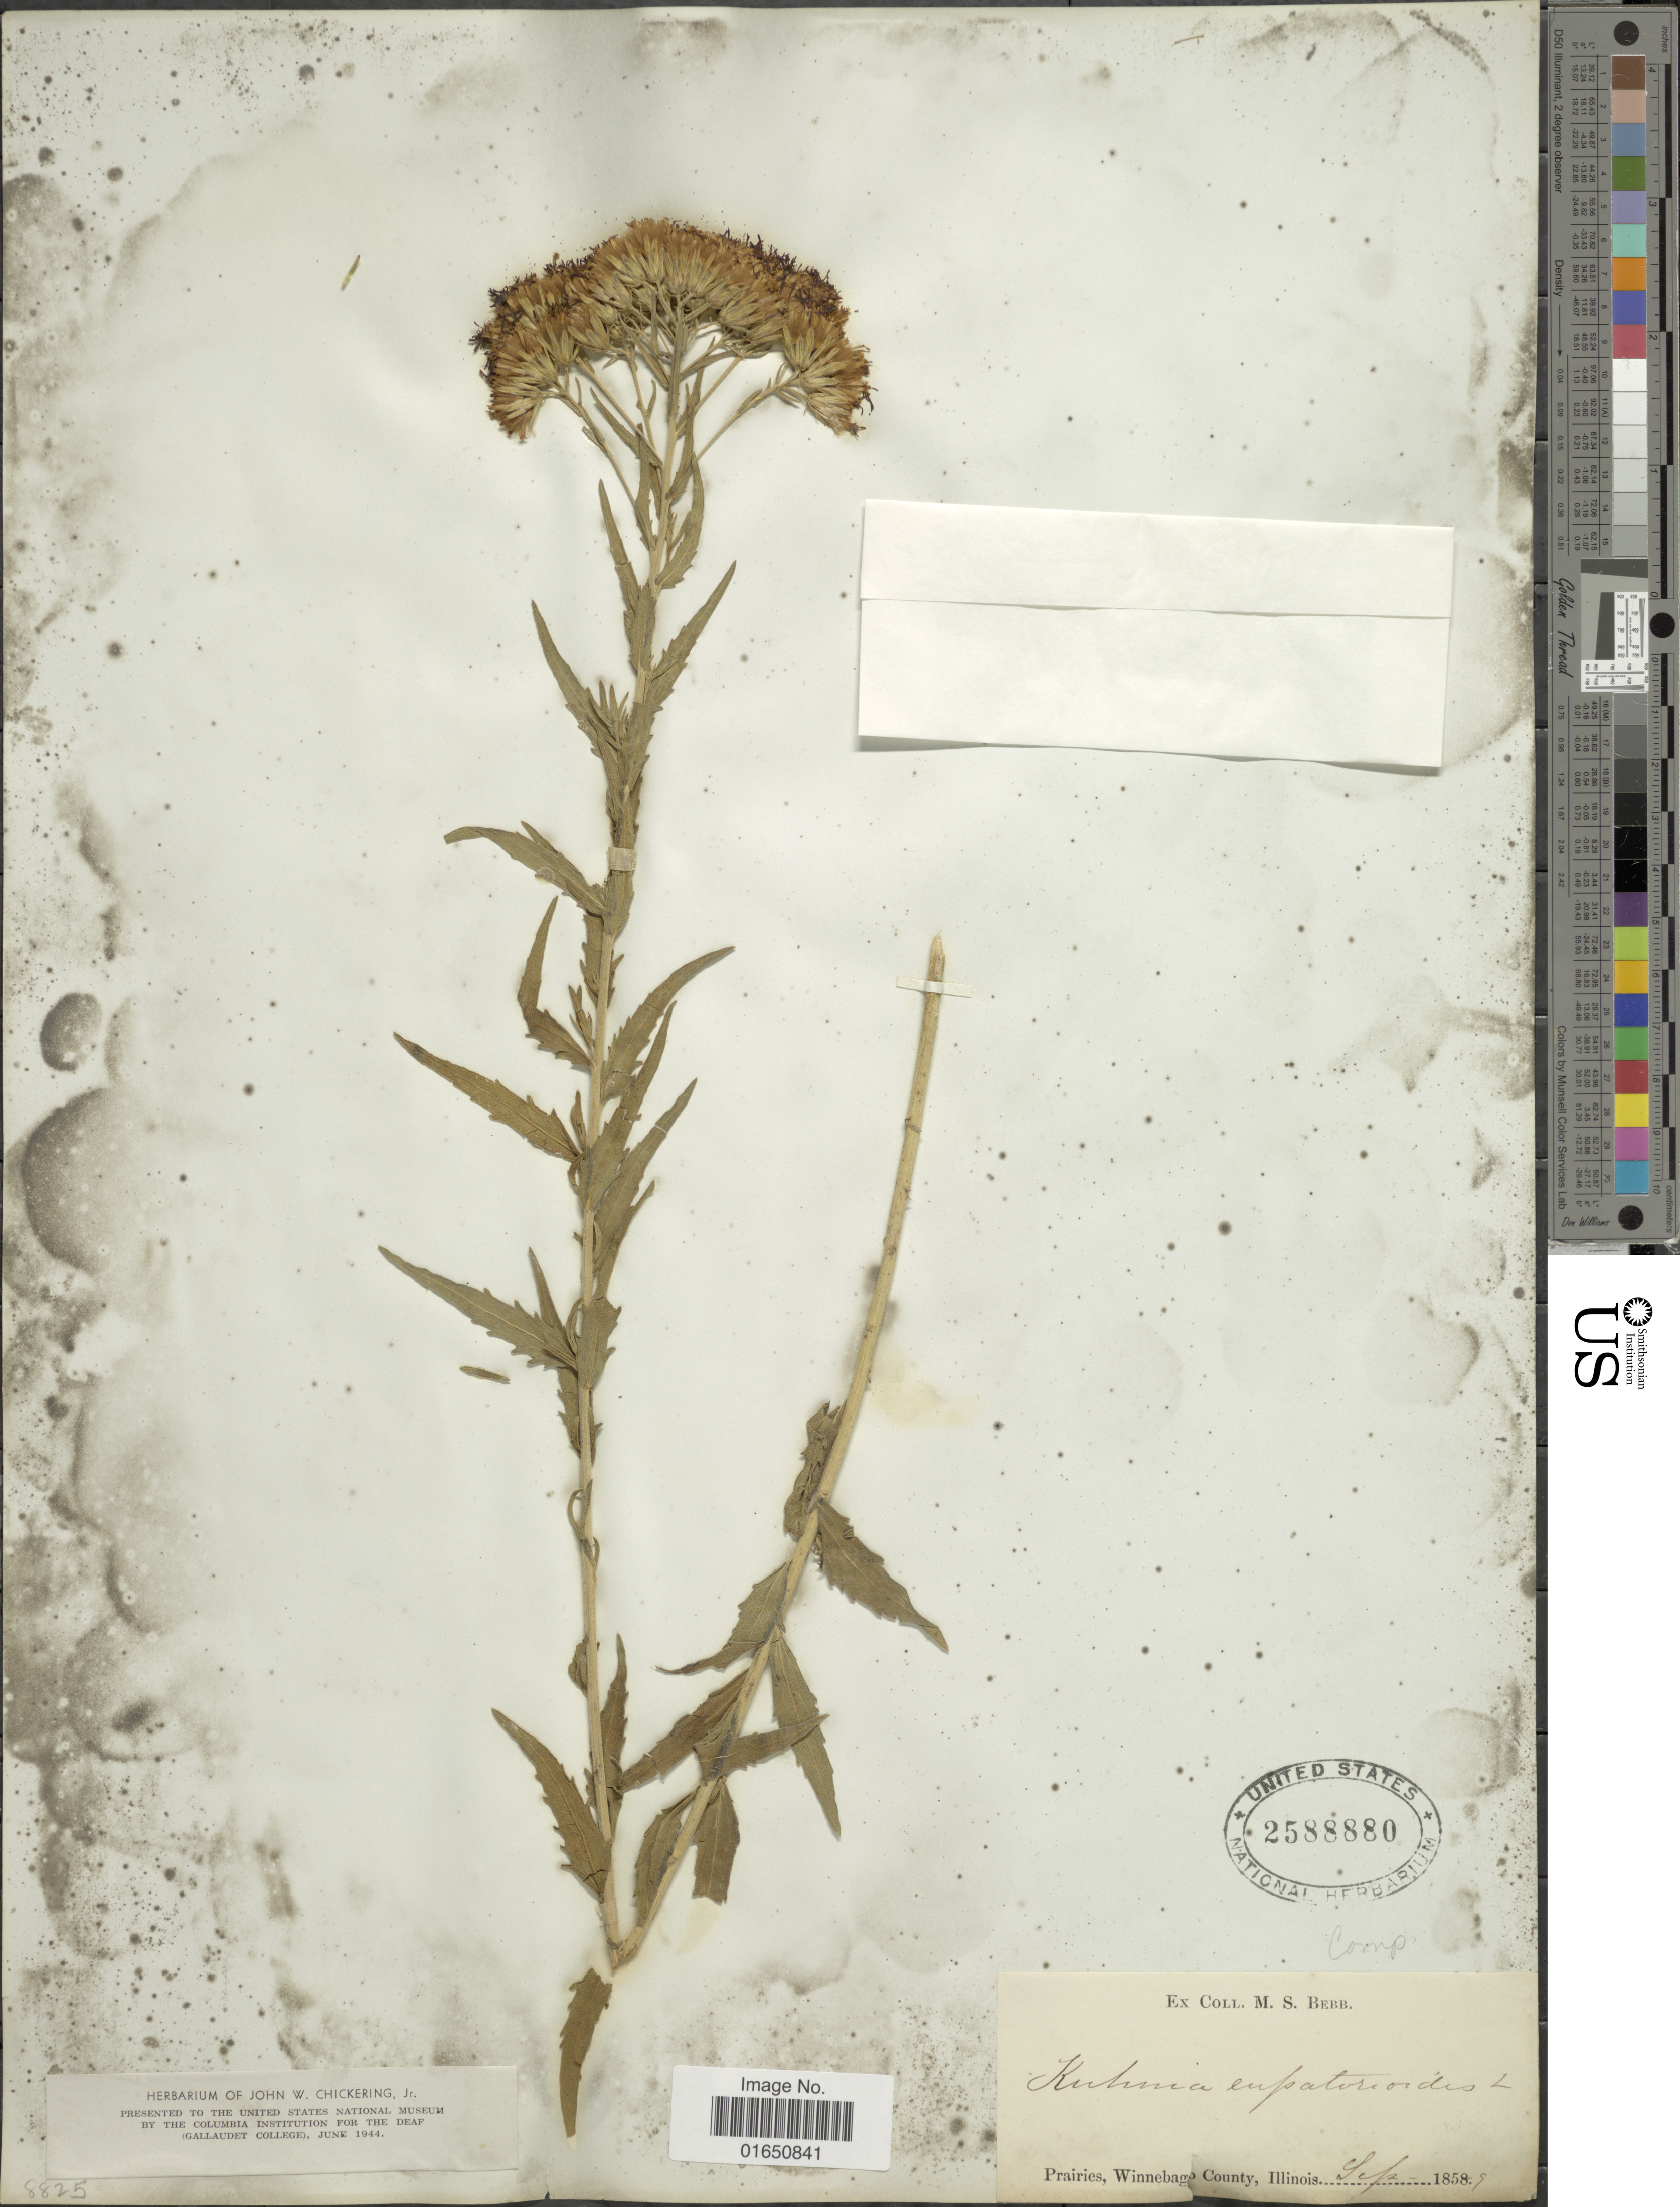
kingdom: Plantae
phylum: Tracheophyta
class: Magnoliopsida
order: Asterales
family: Asteraceae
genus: Brickellia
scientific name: Brickellia eupatorioides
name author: (L.) Shinners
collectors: M. Bebb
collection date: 1889-09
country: United States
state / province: Illinois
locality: Prairies, Winnebag County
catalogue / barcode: US 2588880